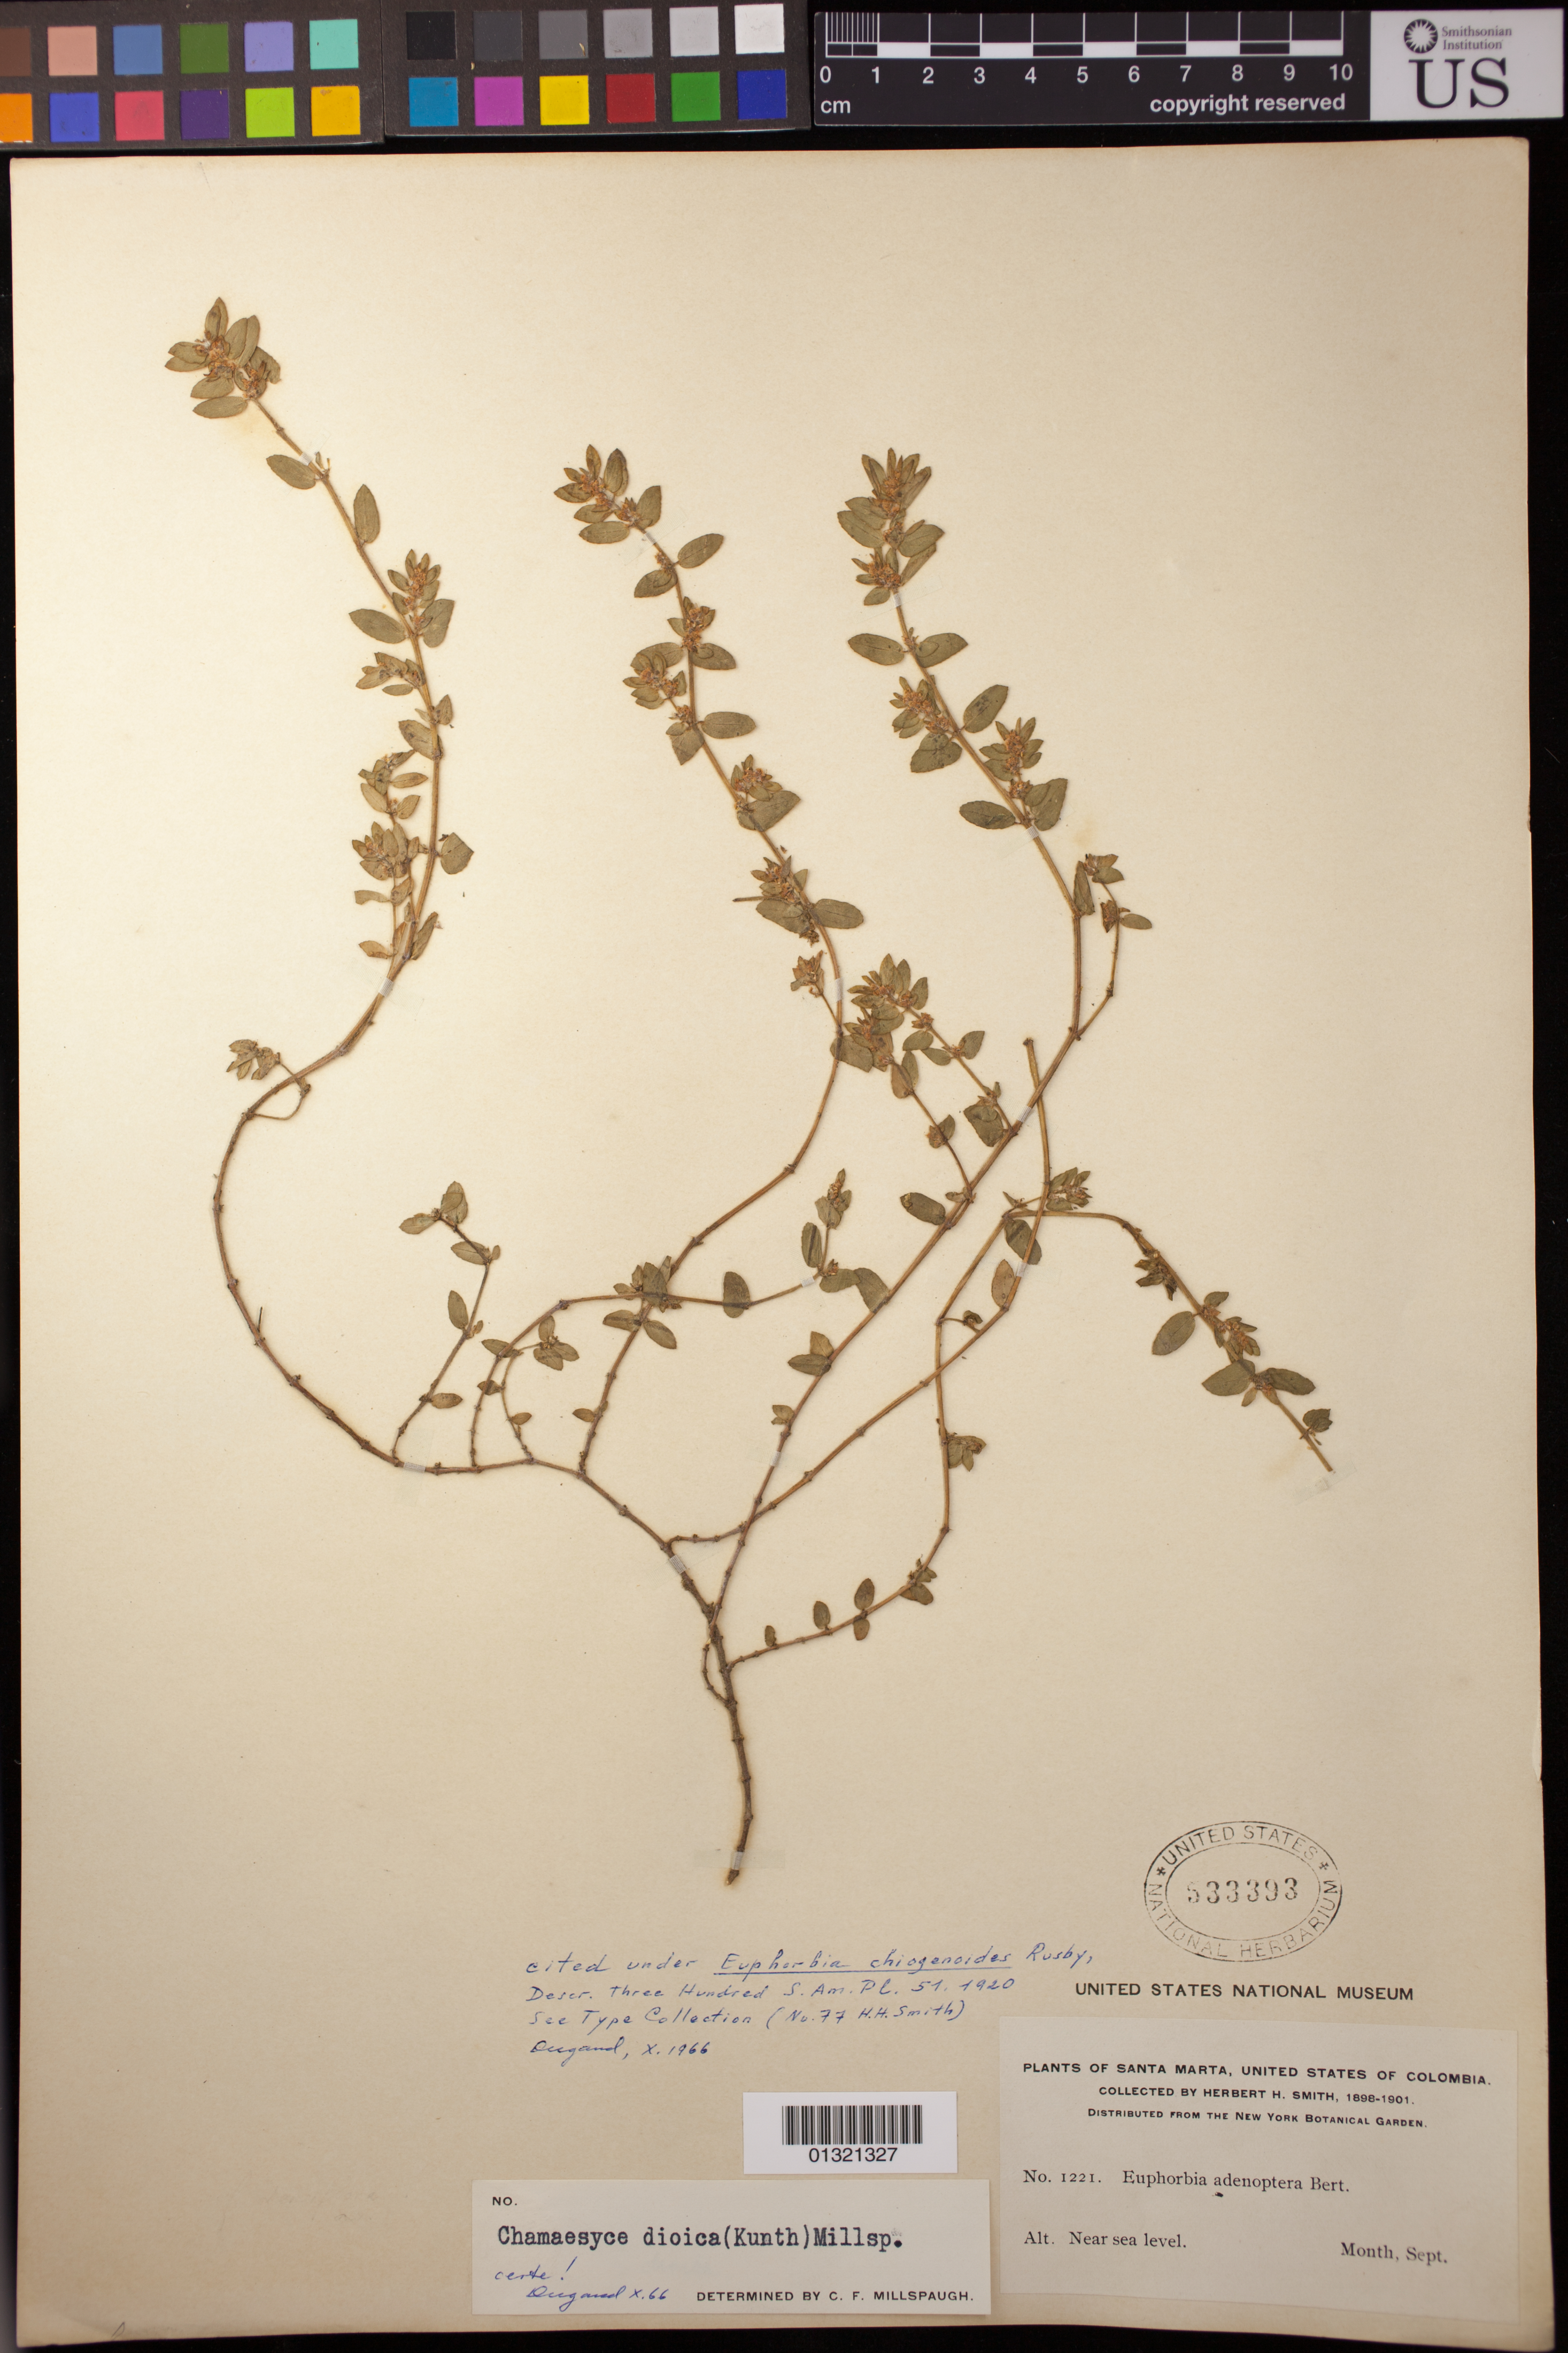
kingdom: Plantae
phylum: Tracheophyta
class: Magnoliopsida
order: Malpighiales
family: Euphorbiaceae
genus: Euphorbia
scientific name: Euphorbia dioeca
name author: Kunth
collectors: H. H. Smith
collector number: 1221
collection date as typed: September 1898-1901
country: Colombia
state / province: Magdalena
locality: Santa Marta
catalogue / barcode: US 533393